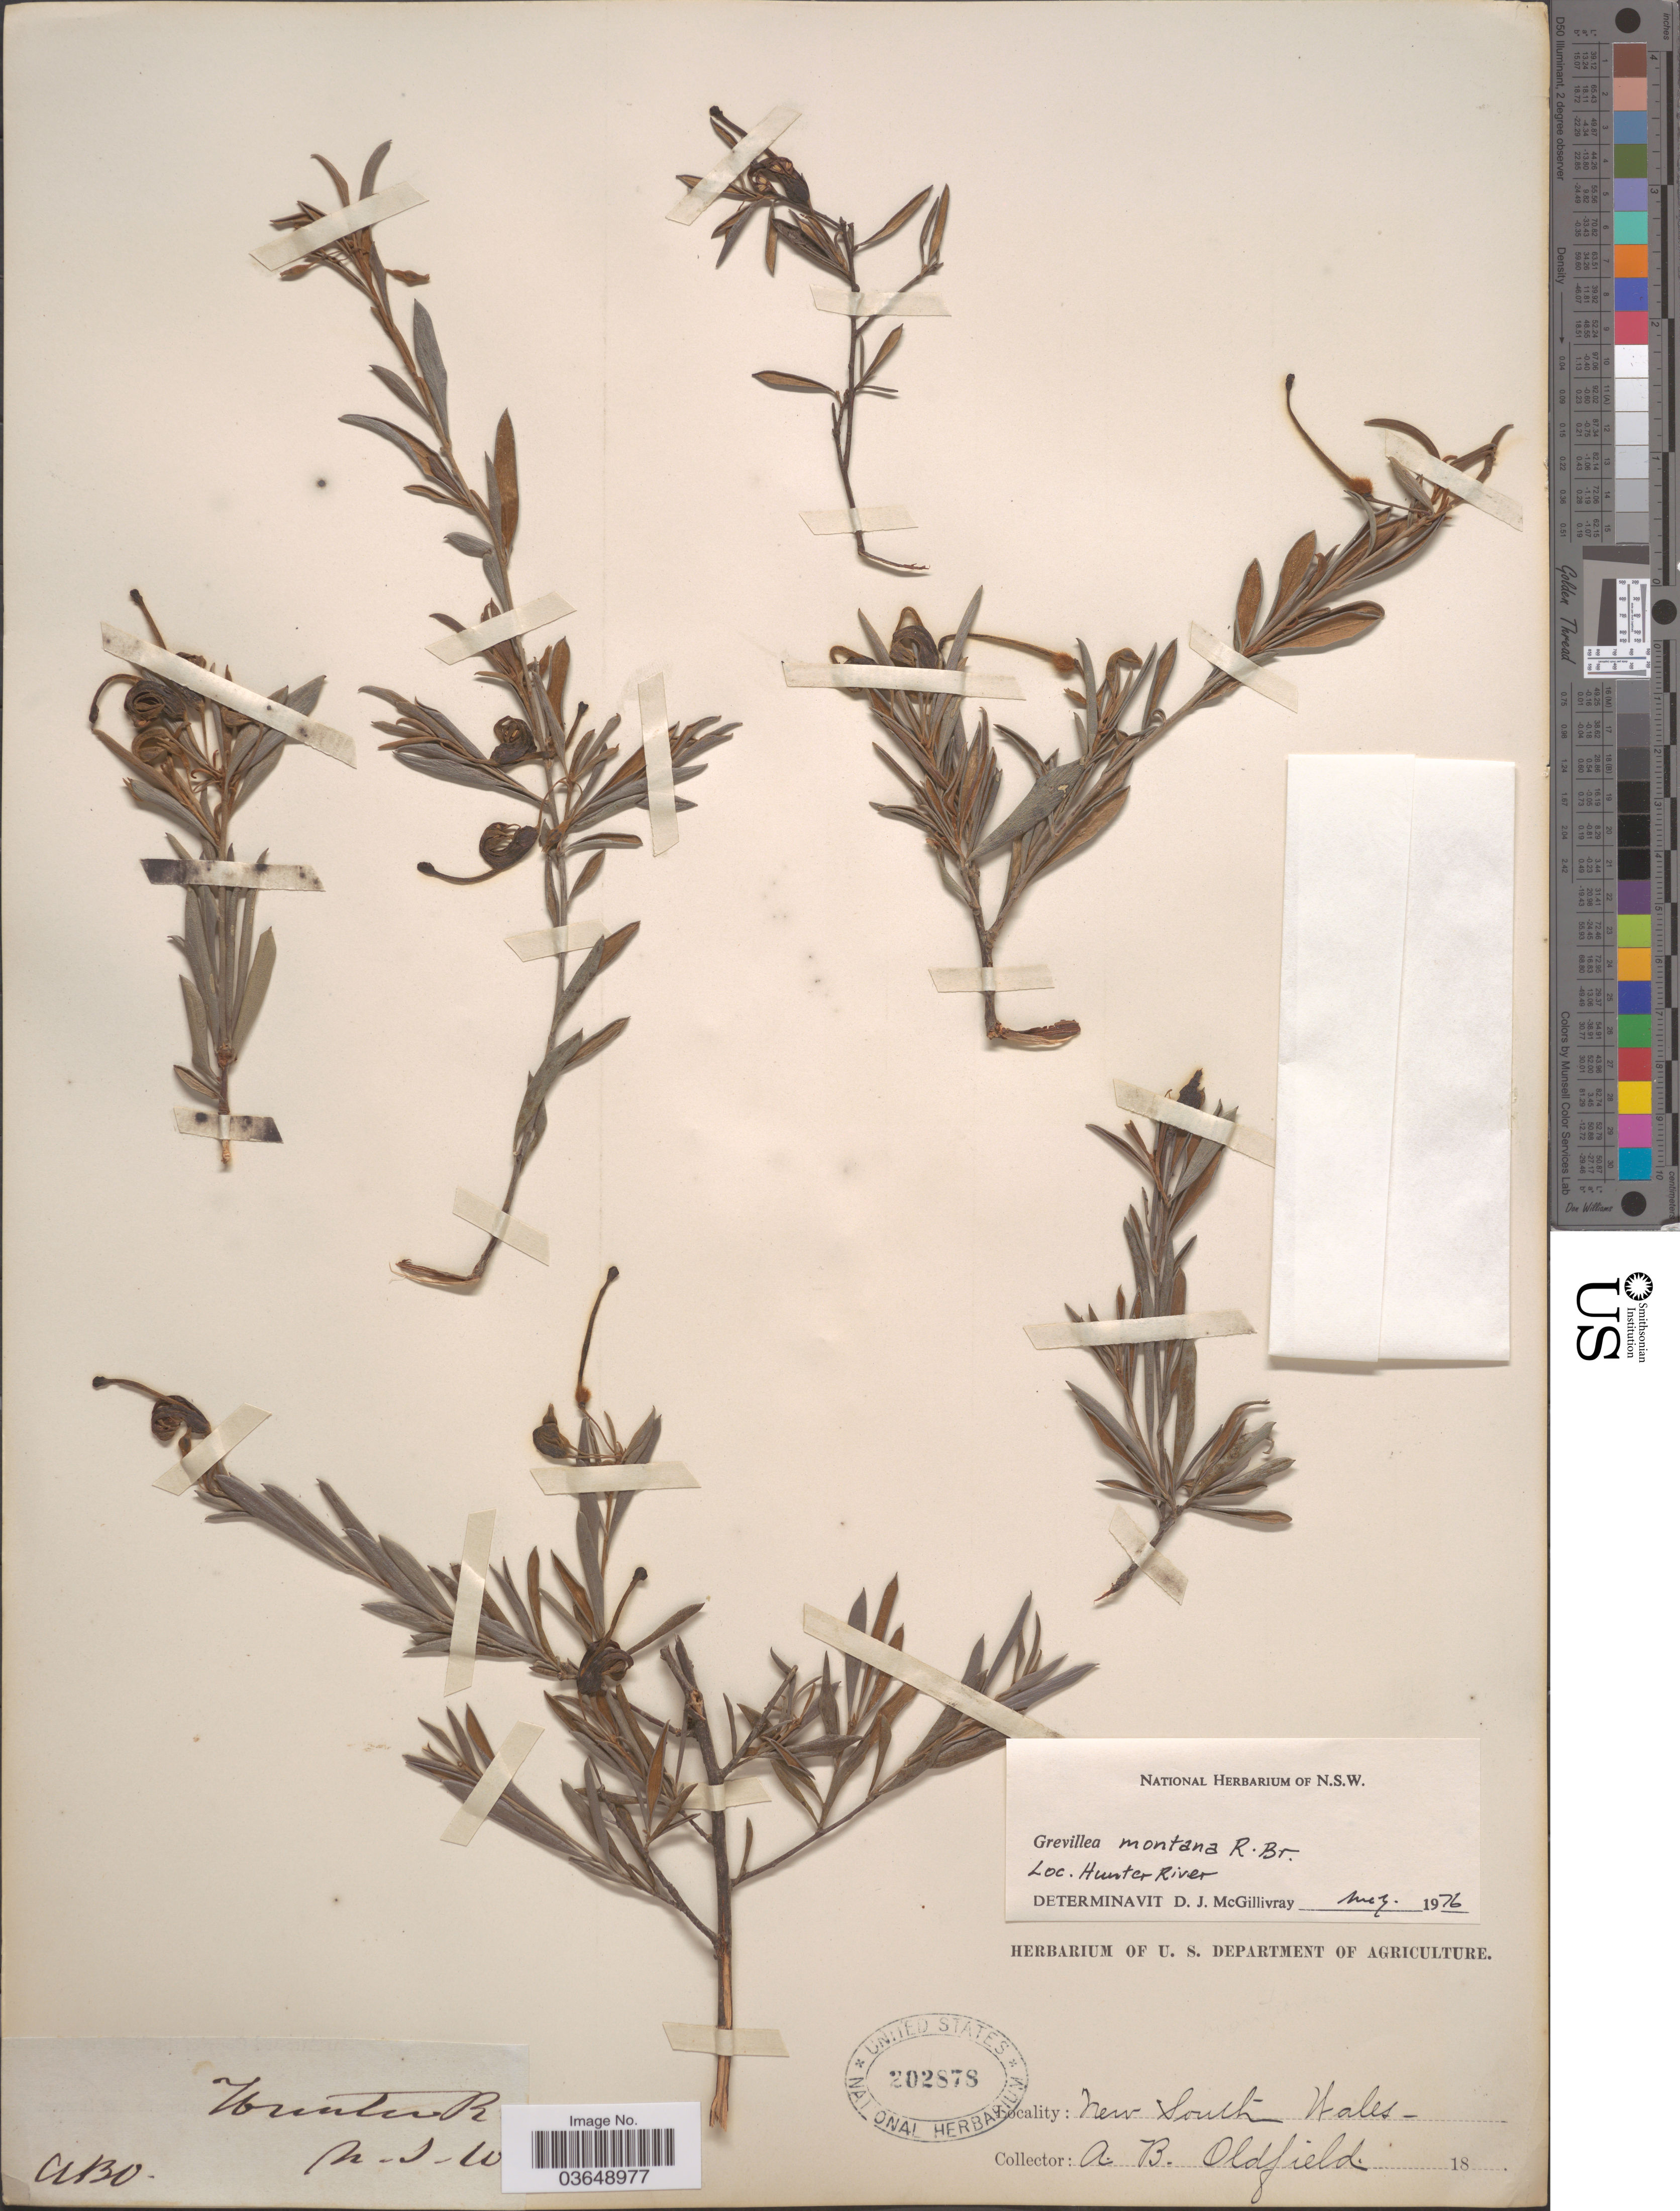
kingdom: Plantae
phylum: Tracheophyta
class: Magnoliopsida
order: Proteales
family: Proteaceae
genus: Grevillea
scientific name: Grevillea montana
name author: R. Br.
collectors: A. Oldfield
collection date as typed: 18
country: Australia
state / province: New South Wales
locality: Hunter R.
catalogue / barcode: US 202878